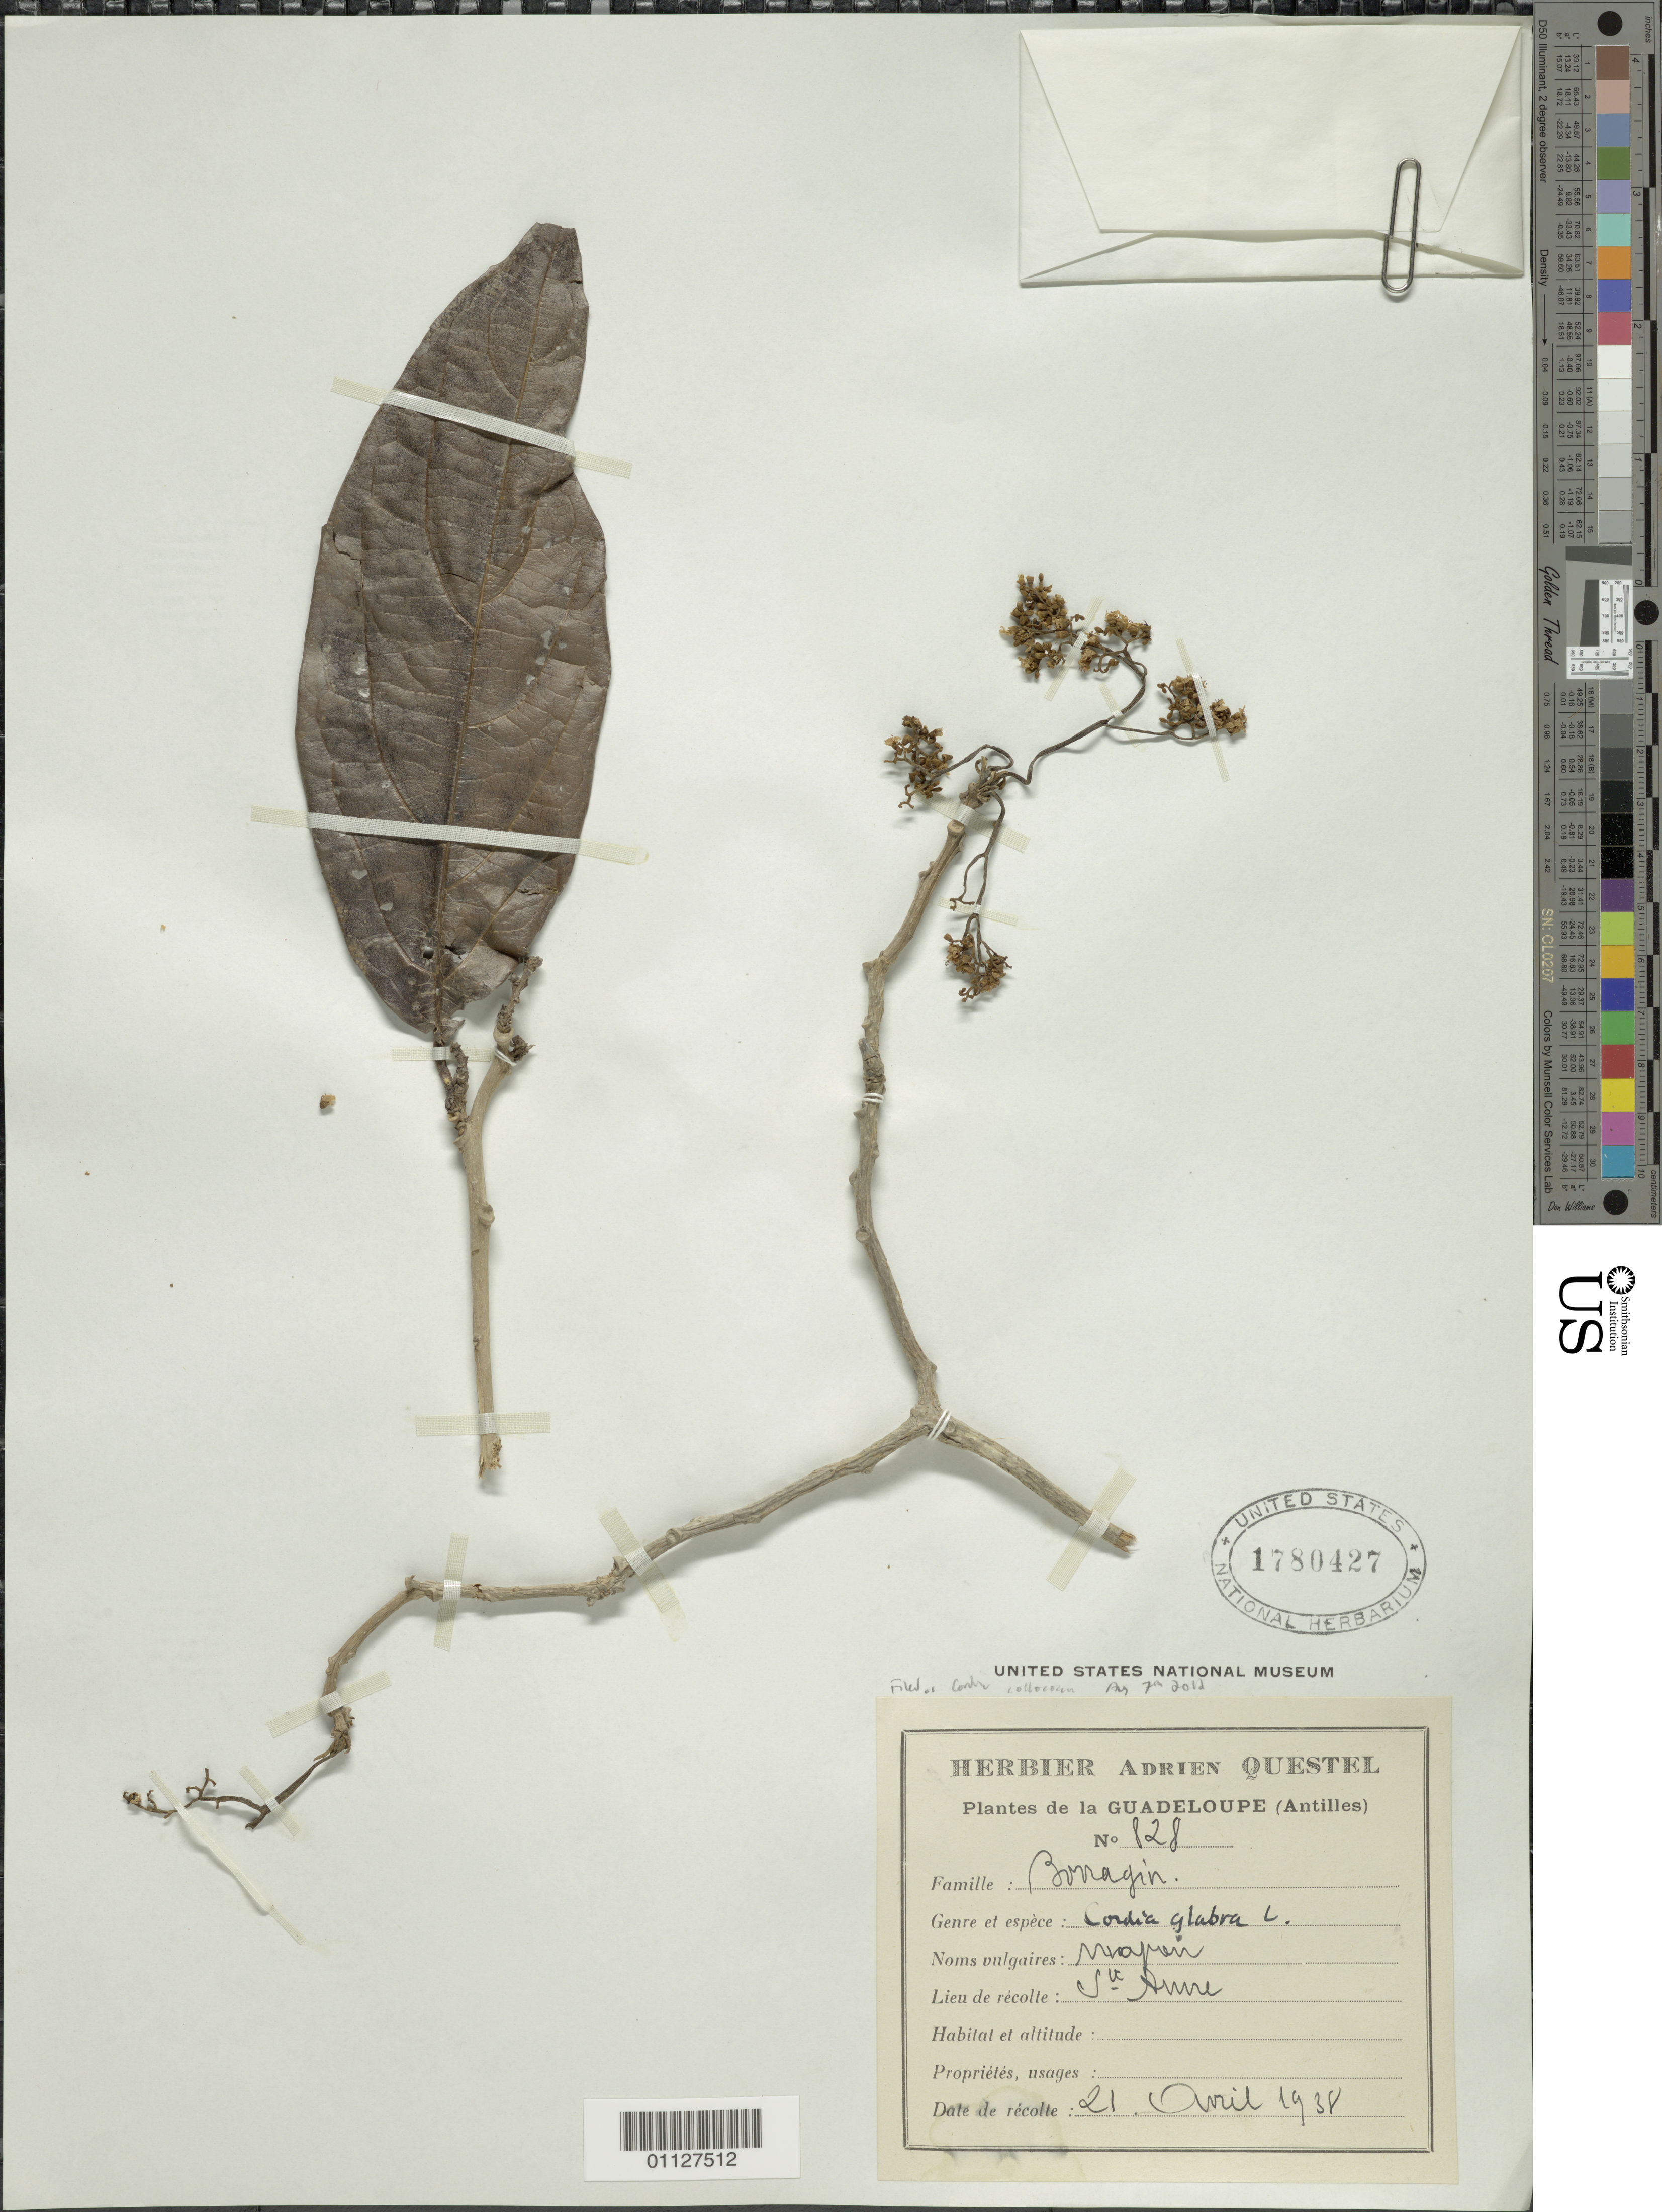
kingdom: Plantae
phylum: Tracheophyta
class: Magnoliopsida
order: Boraginales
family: Cordiaceae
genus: Cordia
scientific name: Cordia collococca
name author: L.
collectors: A. Questel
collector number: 828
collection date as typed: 21 Apr 1938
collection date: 1938-04-21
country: Guadeloupe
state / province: St. Anne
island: Basse Terre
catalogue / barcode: US 1780427